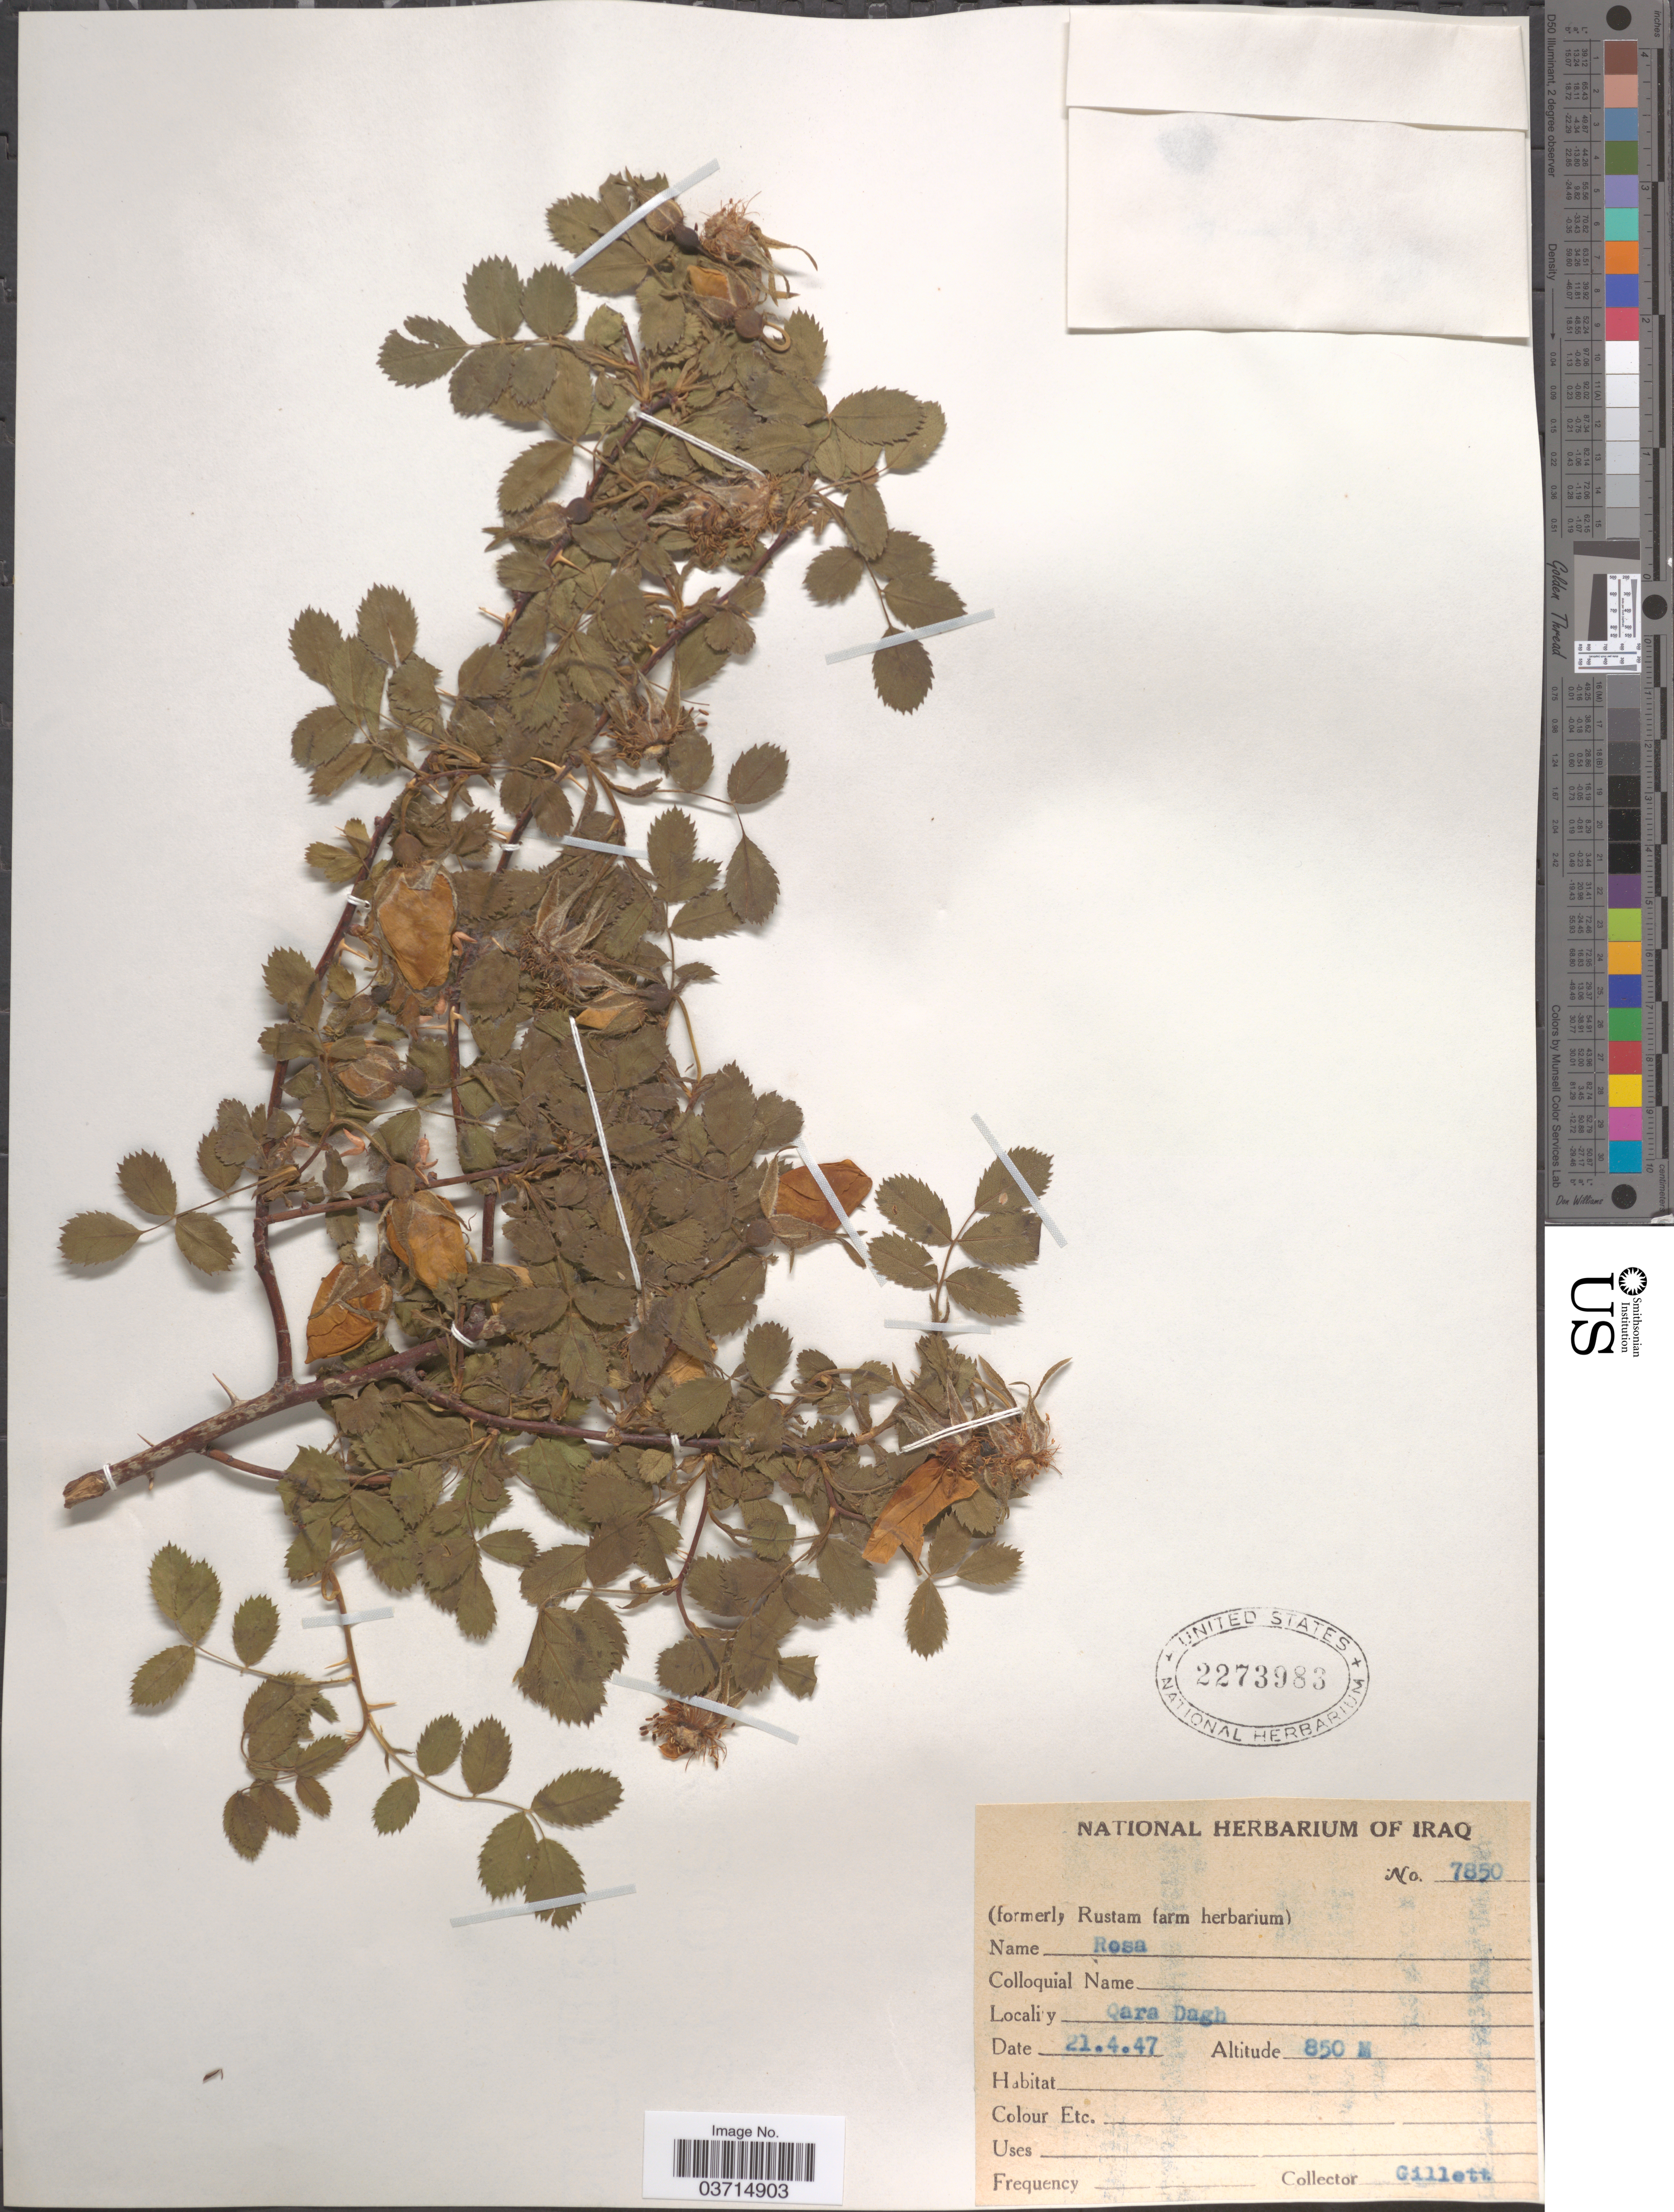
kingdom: Plantae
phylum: Tracheophyta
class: Magnoliopsida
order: Rosales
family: Rosaceae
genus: Rosa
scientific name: Rosa sp.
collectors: Gillett, --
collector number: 7850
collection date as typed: Transcribed d/m/y: 21/4/47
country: Iraq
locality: Qara Dagh.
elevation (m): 850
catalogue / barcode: US 2273983